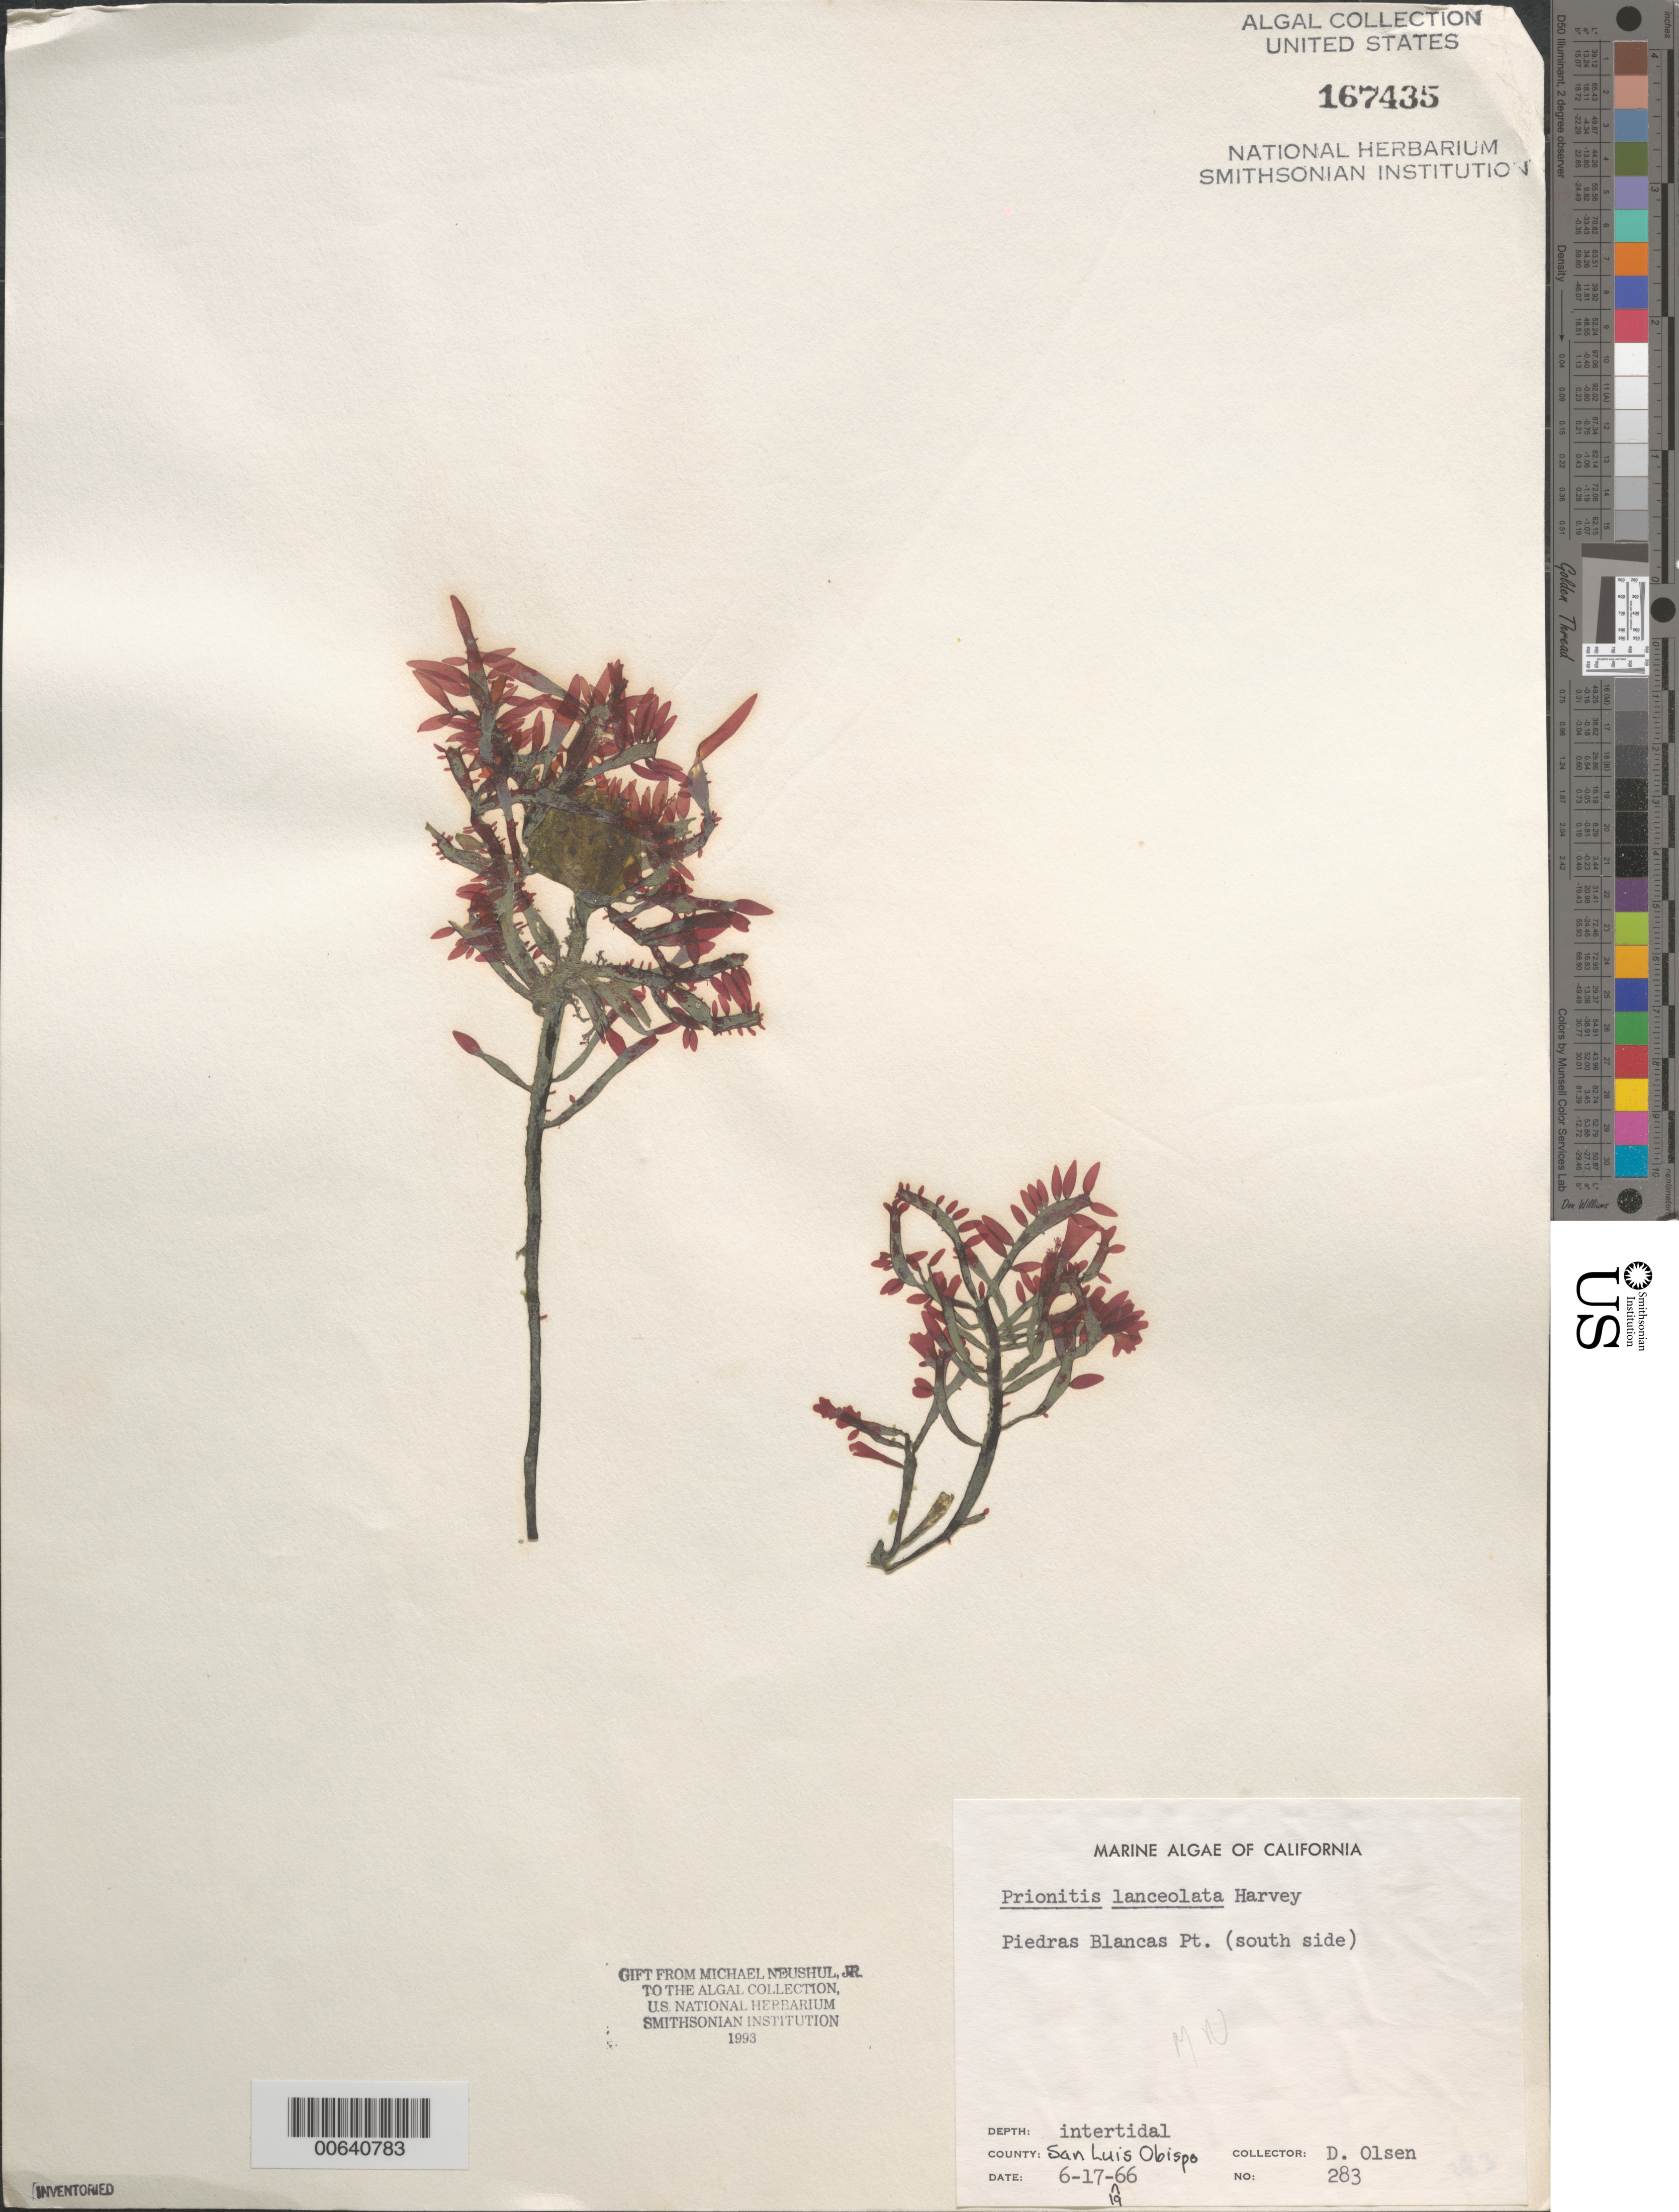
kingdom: Plantae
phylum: Rhodophyta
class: Florideophyceae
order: Cryptonemiales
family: Cryptonemiaceae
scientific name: Prionitis lanceolata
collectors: D. Olsen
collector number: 283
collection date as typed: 17 Jun 1966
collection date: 1966-06-17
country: United States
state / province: California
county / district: San Luis Obispo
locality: Piedras Blancas Point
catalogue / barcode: US 167435